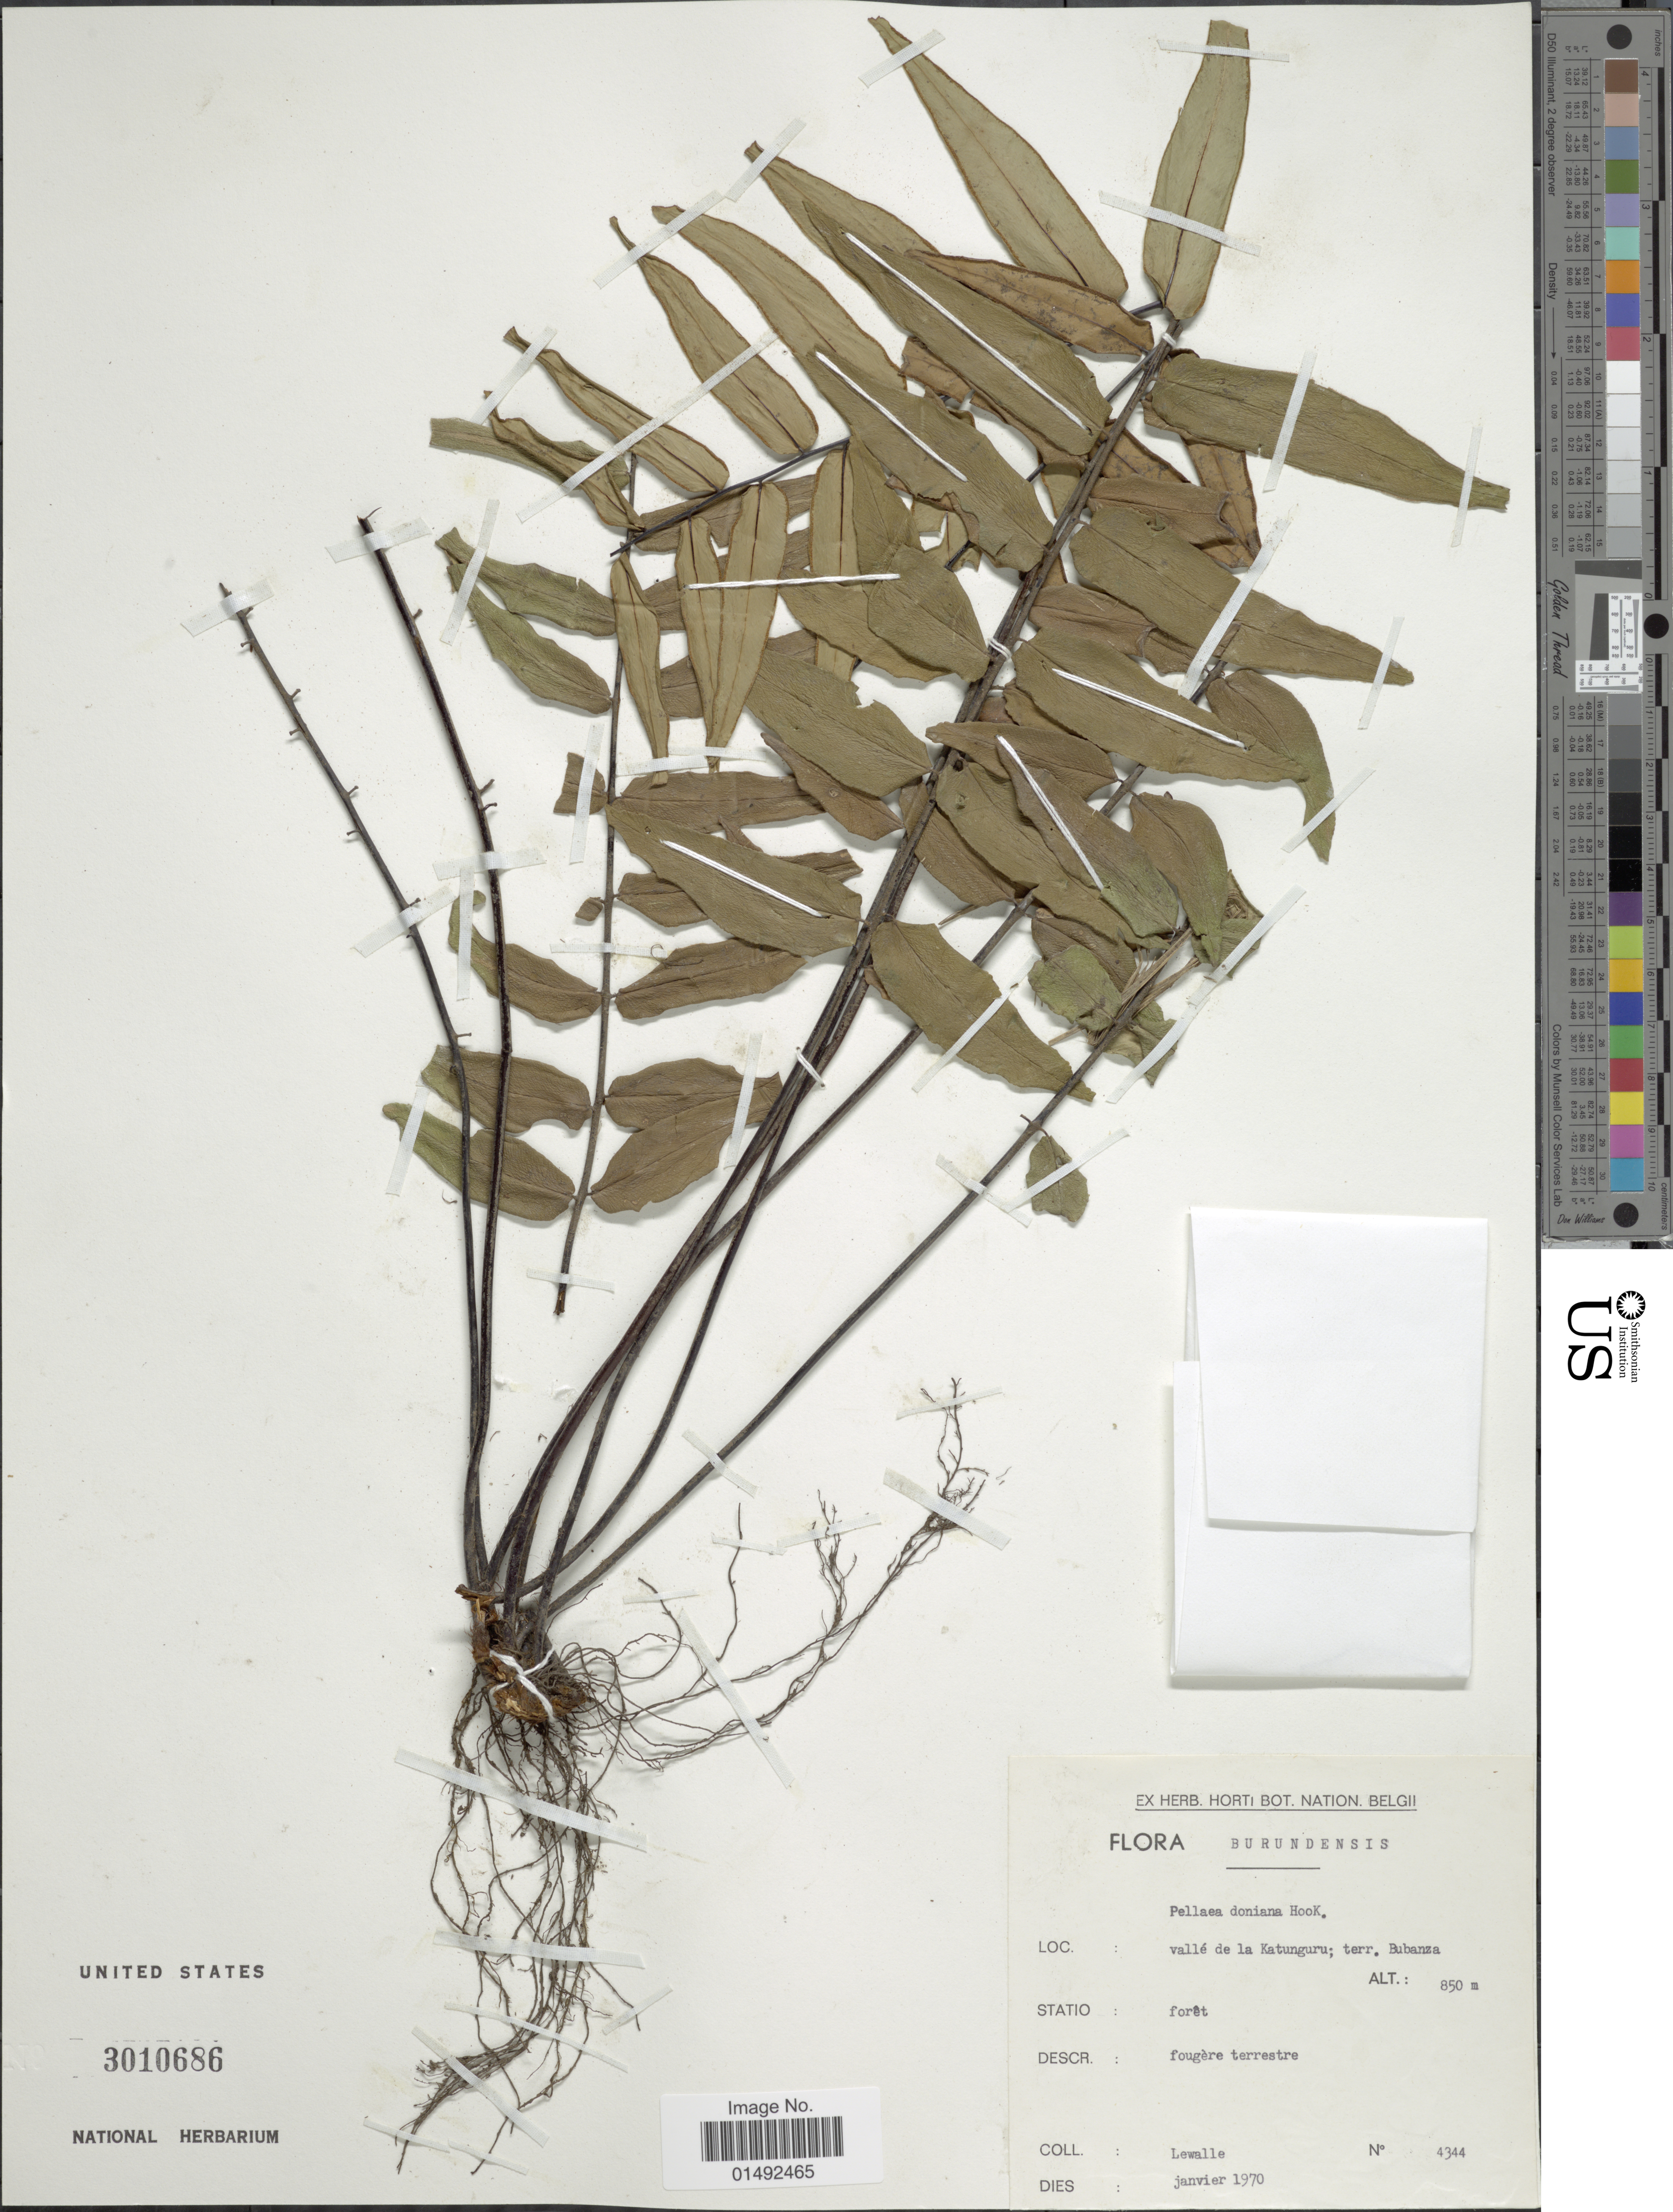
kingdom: Plantae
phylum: Tracheophyta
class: Polypodiopsida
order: Polypodiales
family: Pteridaceae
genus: Pellaea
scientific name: Pellaea doniana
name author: Hook.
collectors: Lewalle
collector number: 4344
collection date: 1970-01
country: Burundi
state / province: Bubanza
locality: Burundensis, vallé de la Katunguru; terr. Bubanza, Statio: forêt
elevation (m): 850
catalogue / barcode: US 3010686